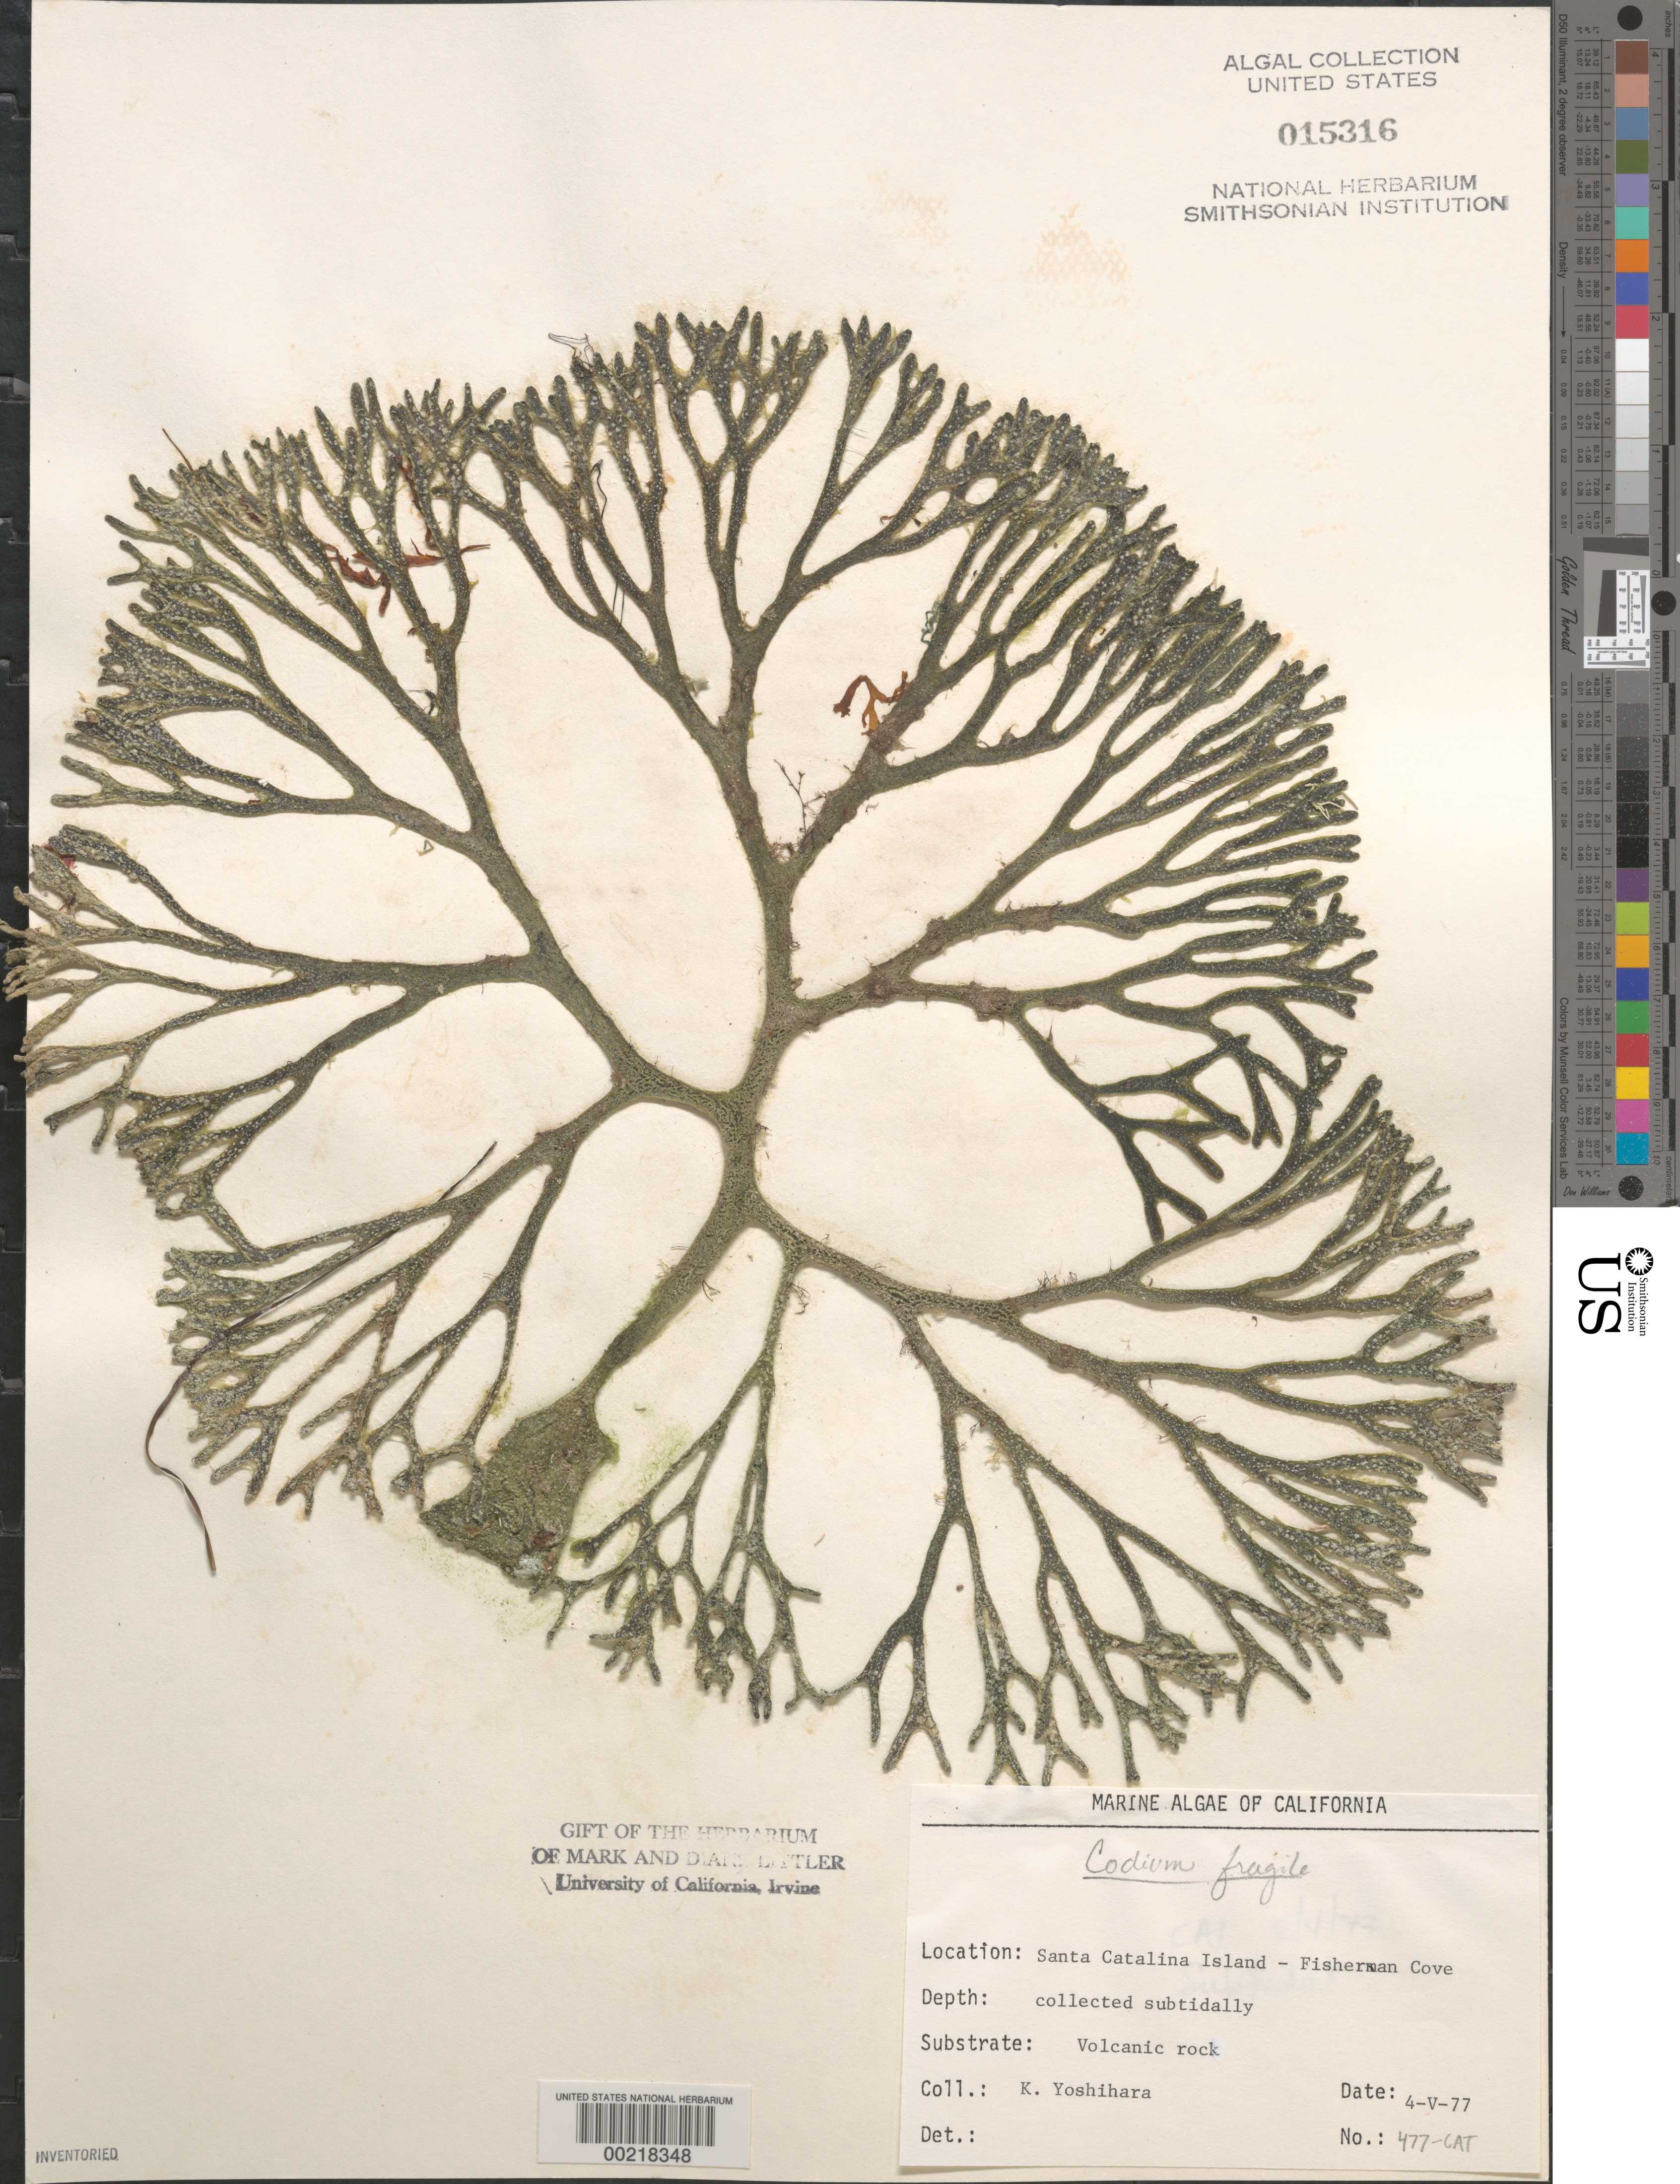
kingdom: Plantae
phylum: Chlorophyta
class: Ulvophyceae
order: Bryopsidales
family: Codiaceae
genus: Codium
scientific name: Codium fragile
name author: (Suringar) P. Hariot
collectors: K. Yoshihara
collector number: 477-cat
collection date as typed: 04 May 1977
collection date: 1977-05-04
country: United States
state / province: California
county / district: Los Angeles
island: Santa Catalina Island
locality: Fisherman Cove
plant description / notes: BLM-SOCALBIGHT Rocky Intertidal Survey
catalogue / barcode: US 15316